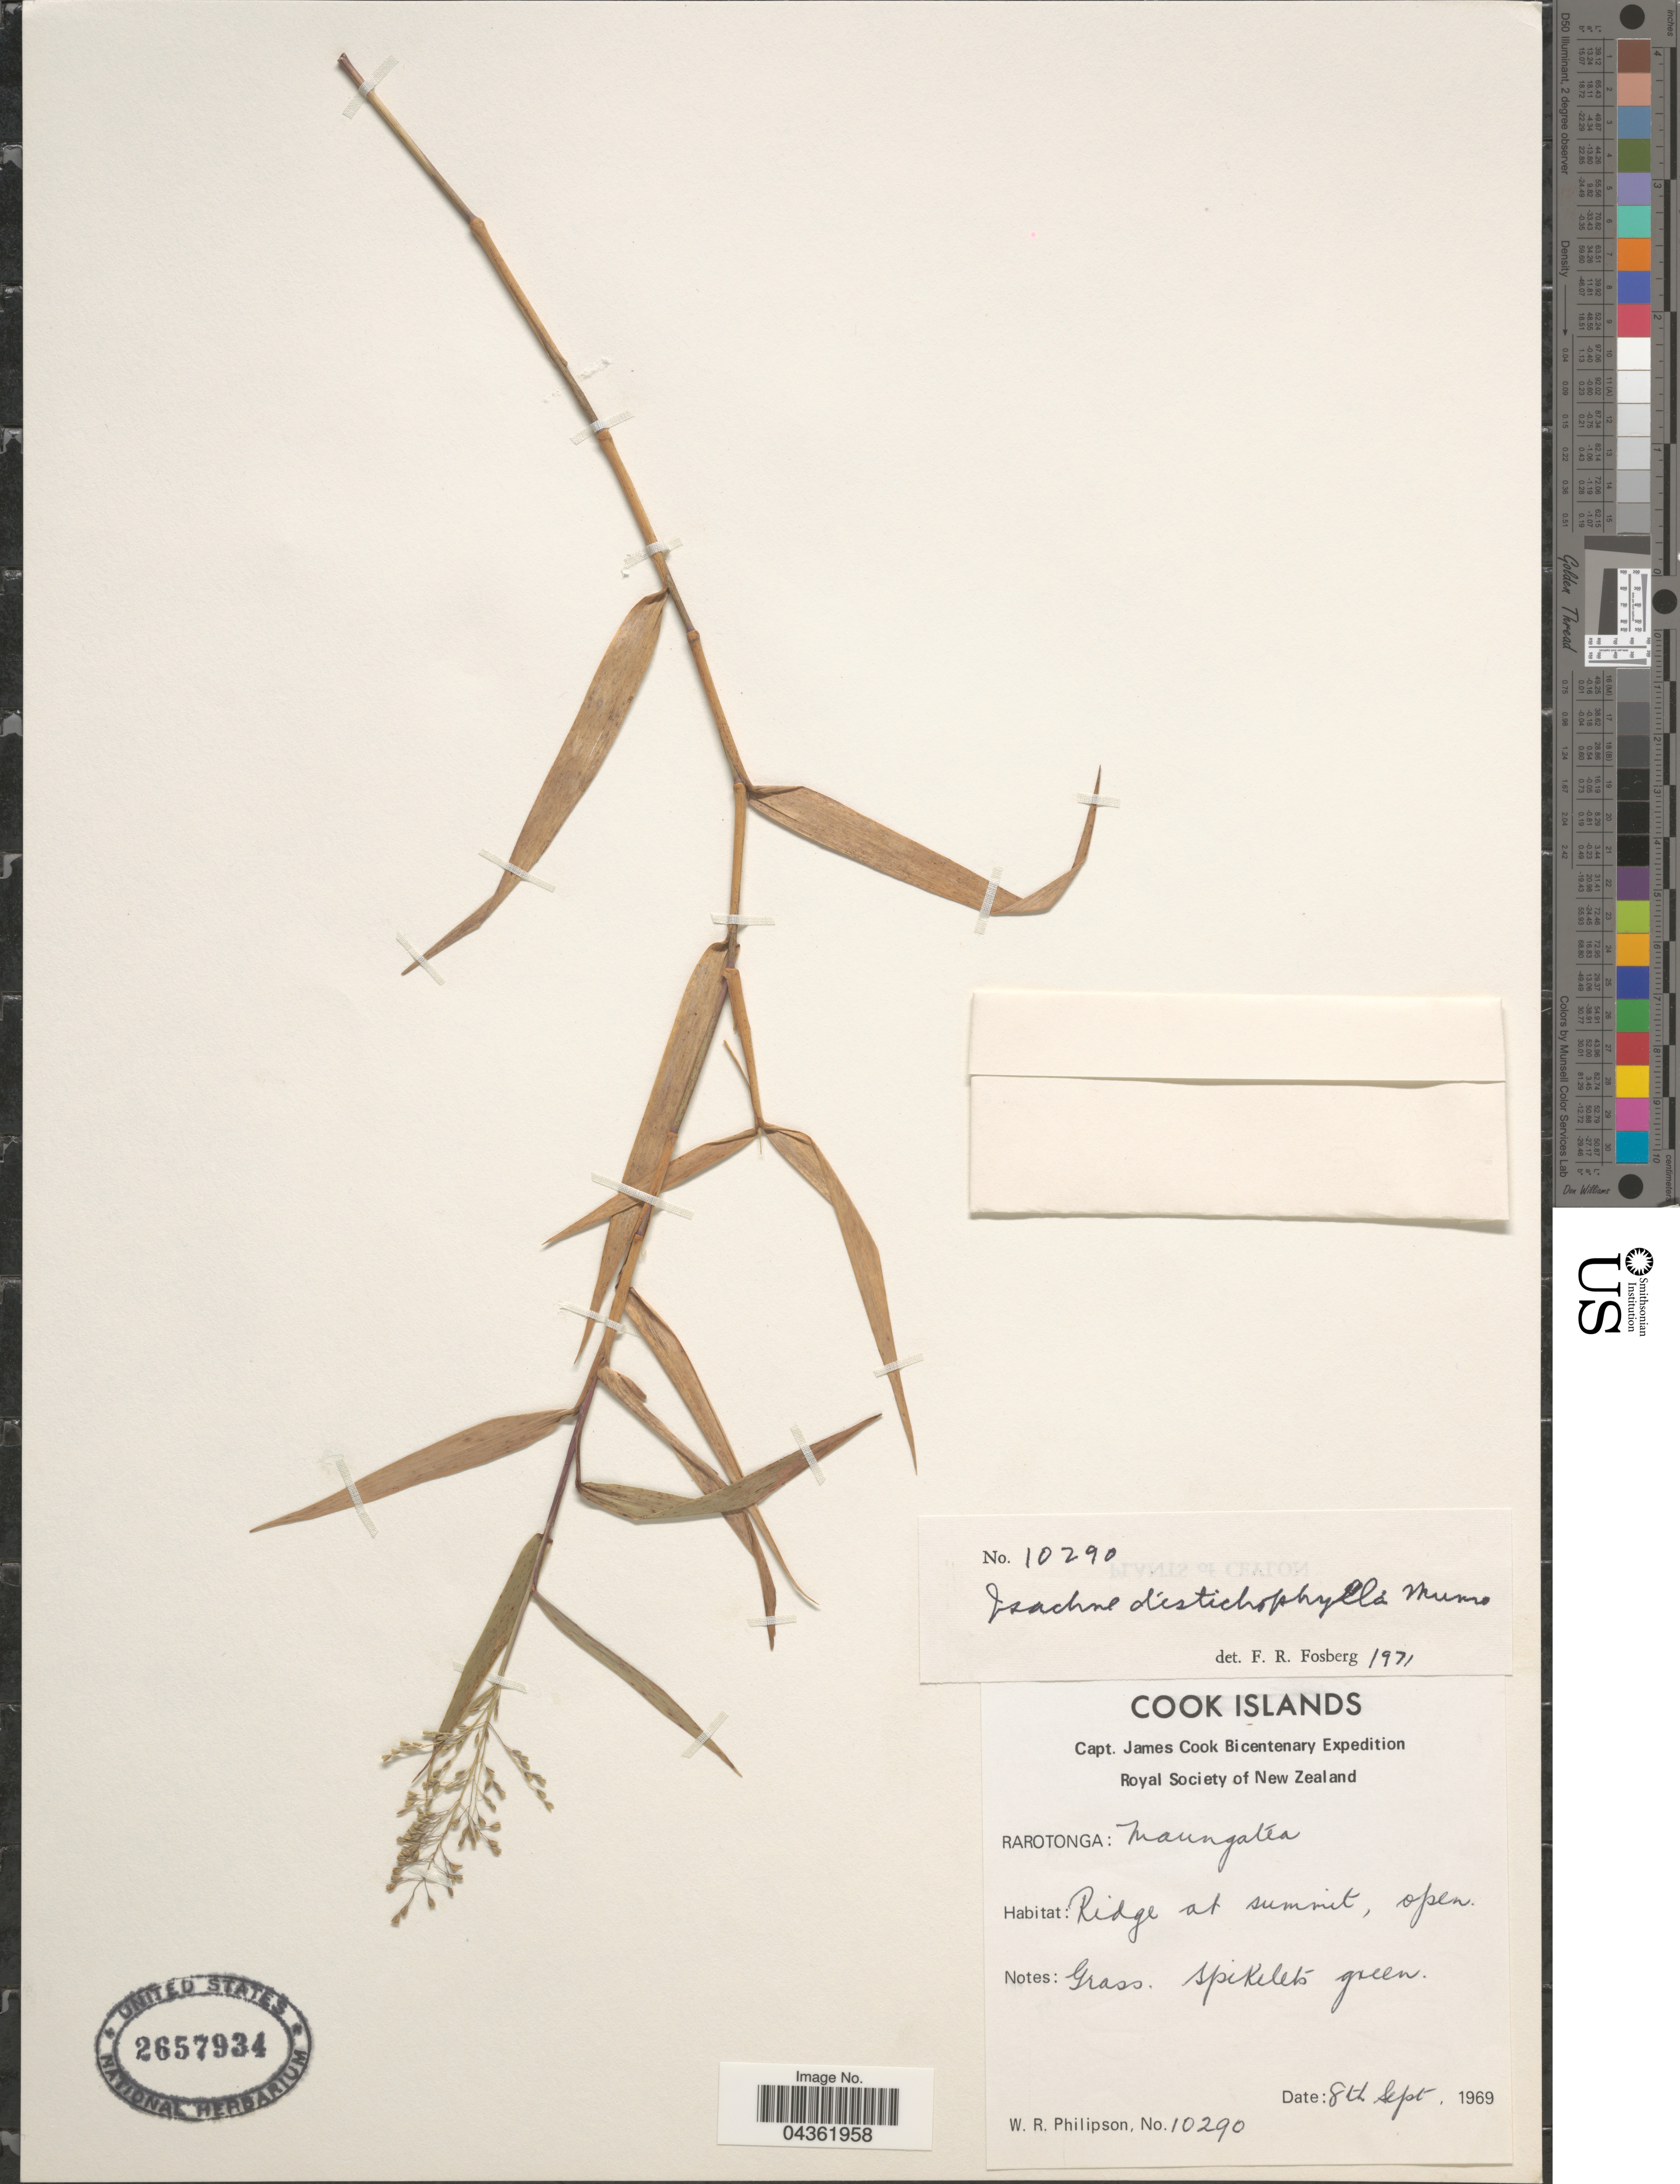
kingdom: Plantae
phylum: Tracheophyta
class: Liliopsida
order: Poales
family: Poaceae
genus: Isachne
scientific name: Isachne distichophylla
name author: Munro ex Hillebr.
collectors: W. R. Philipson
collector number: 10290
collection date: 1969-09-08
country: Cook Islands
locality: Capt. James Cook Bicentenary Expedition. Royal Society of New Zealand. Rarotonga: Maungatea. Ridge at summit, open.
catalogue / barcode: US 2657934